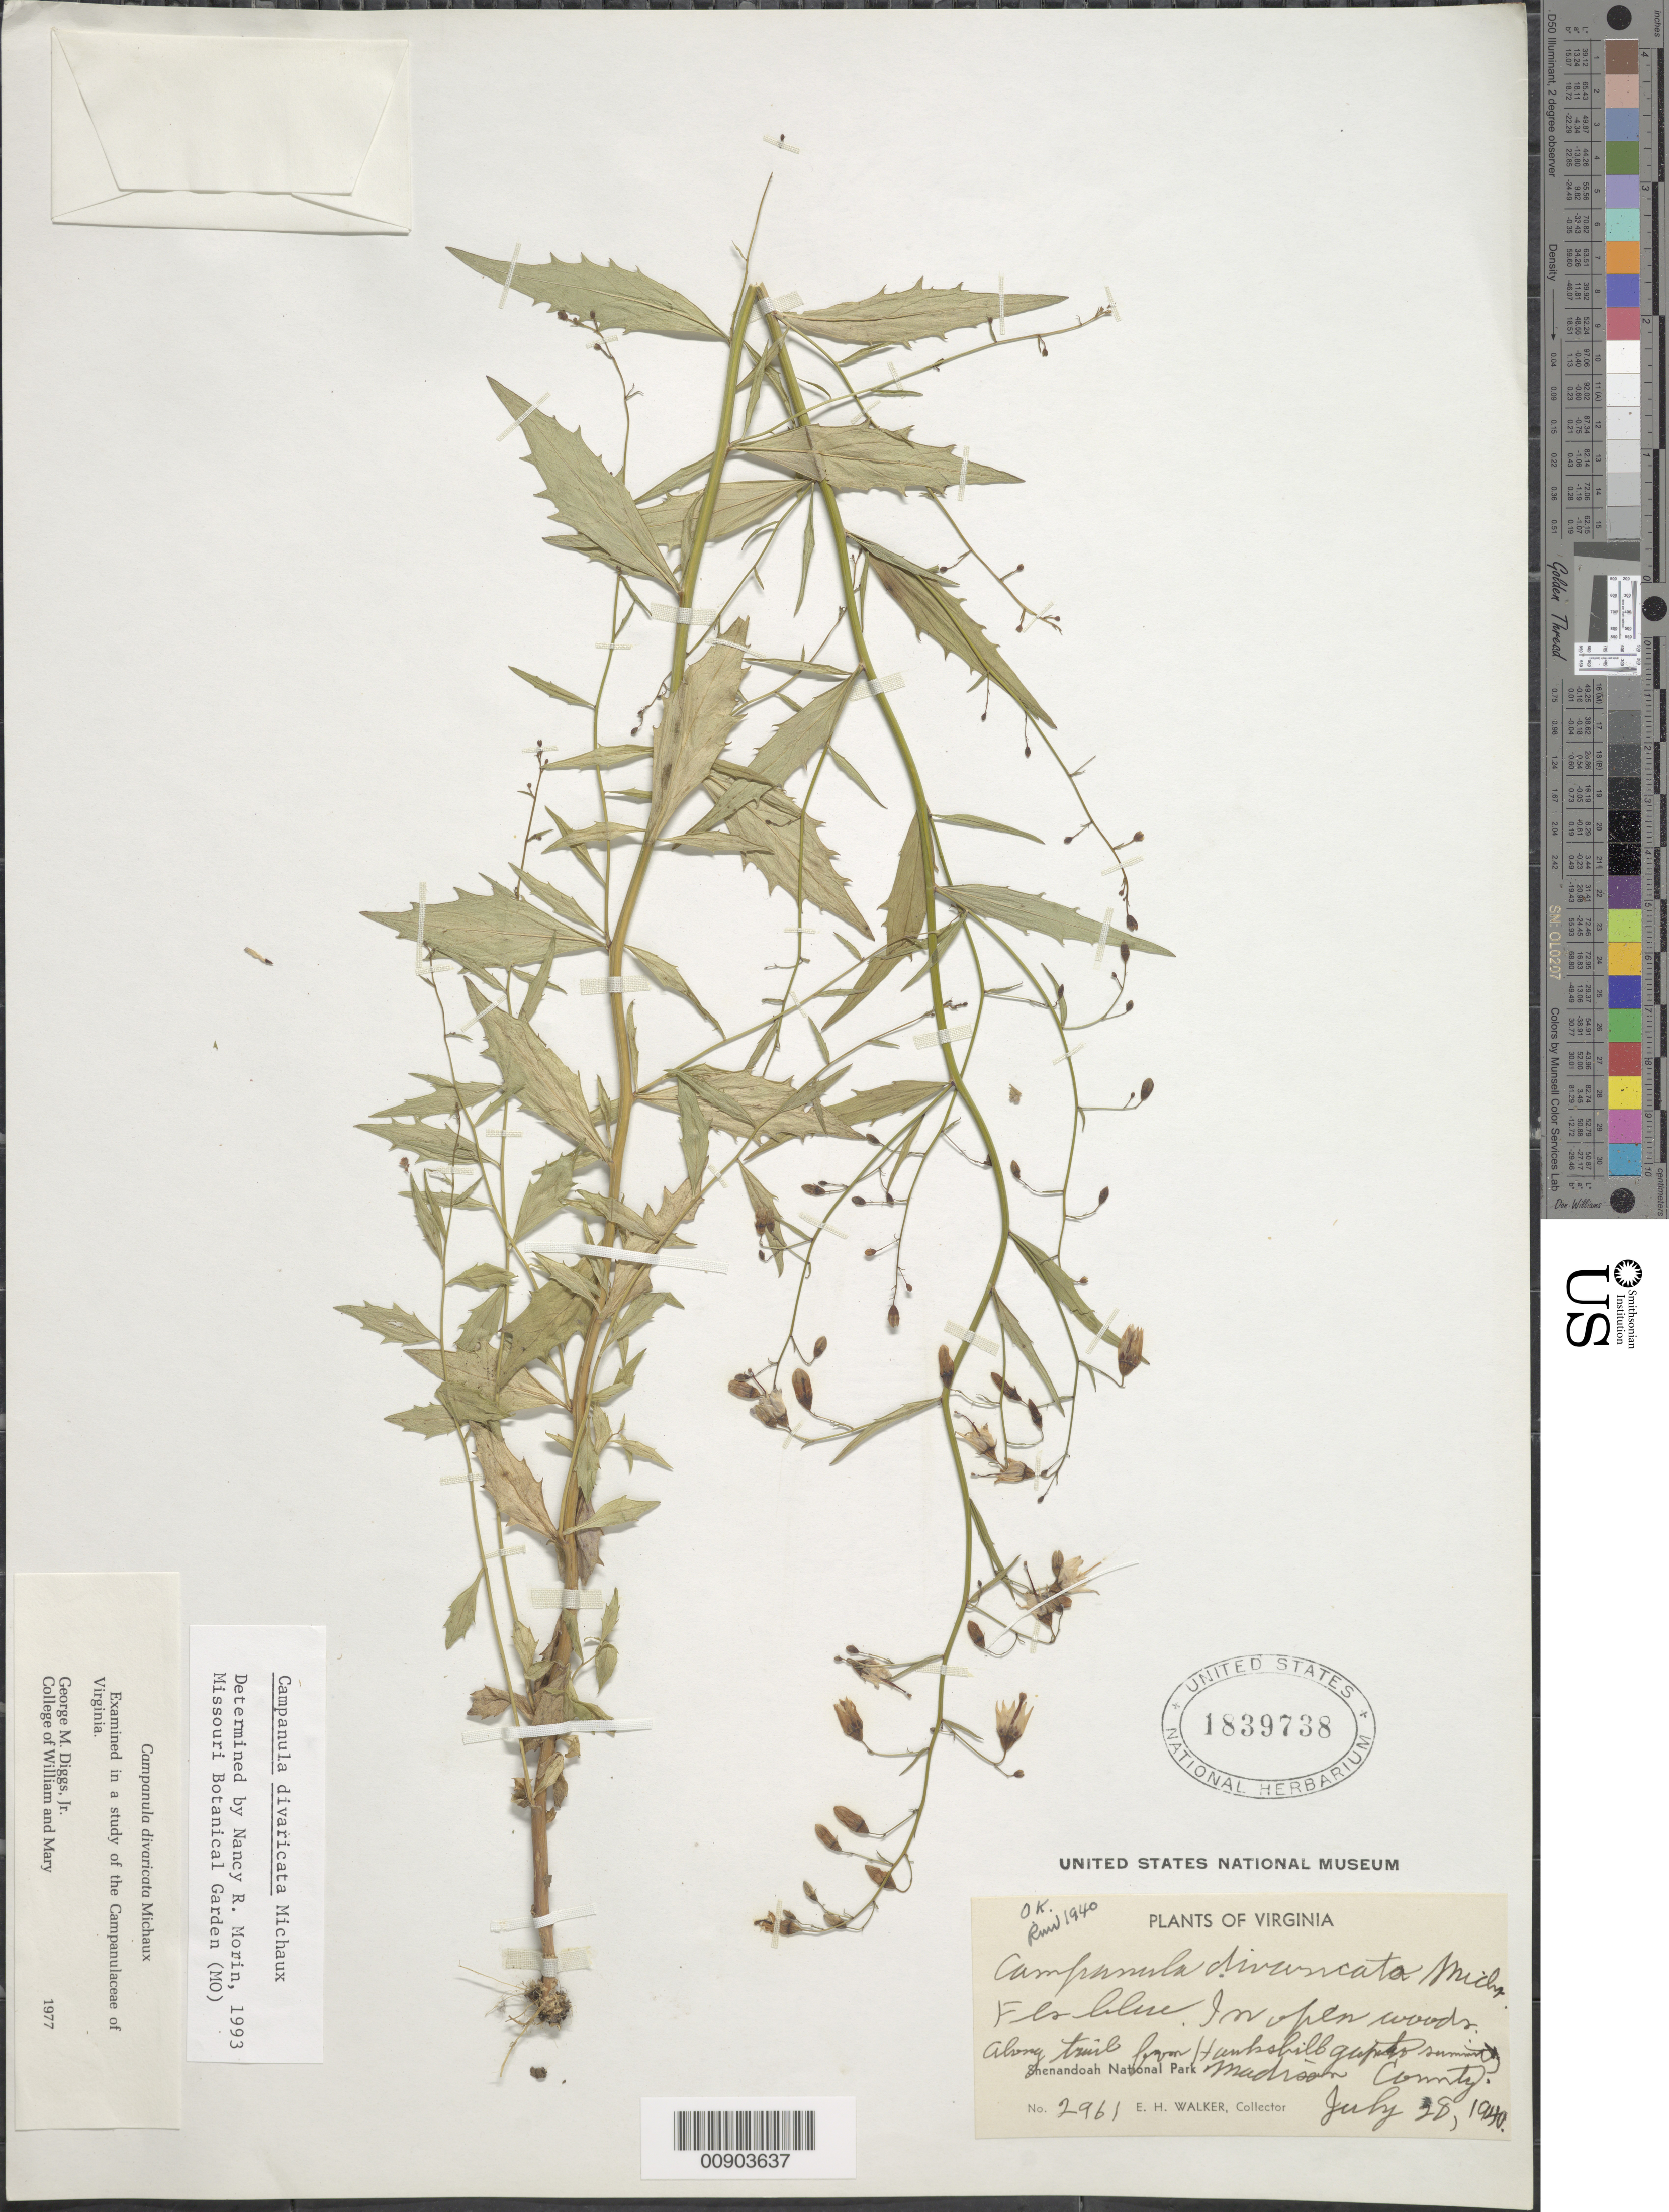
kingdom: Plantae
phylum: Tracheophyta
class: Magnoliopsida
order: Asterales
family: Campanulaceae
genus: Campanula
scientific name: Campanula divaricata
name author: Michx.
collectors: E. H. Walker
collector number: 2961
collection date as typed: July 28, 1940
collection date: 1940-07-28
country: United States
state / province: Virginia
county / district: Madison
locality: From Hawksbill Gap Mt. summit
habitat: In open woods. Along trail.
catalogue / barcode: US 1839738